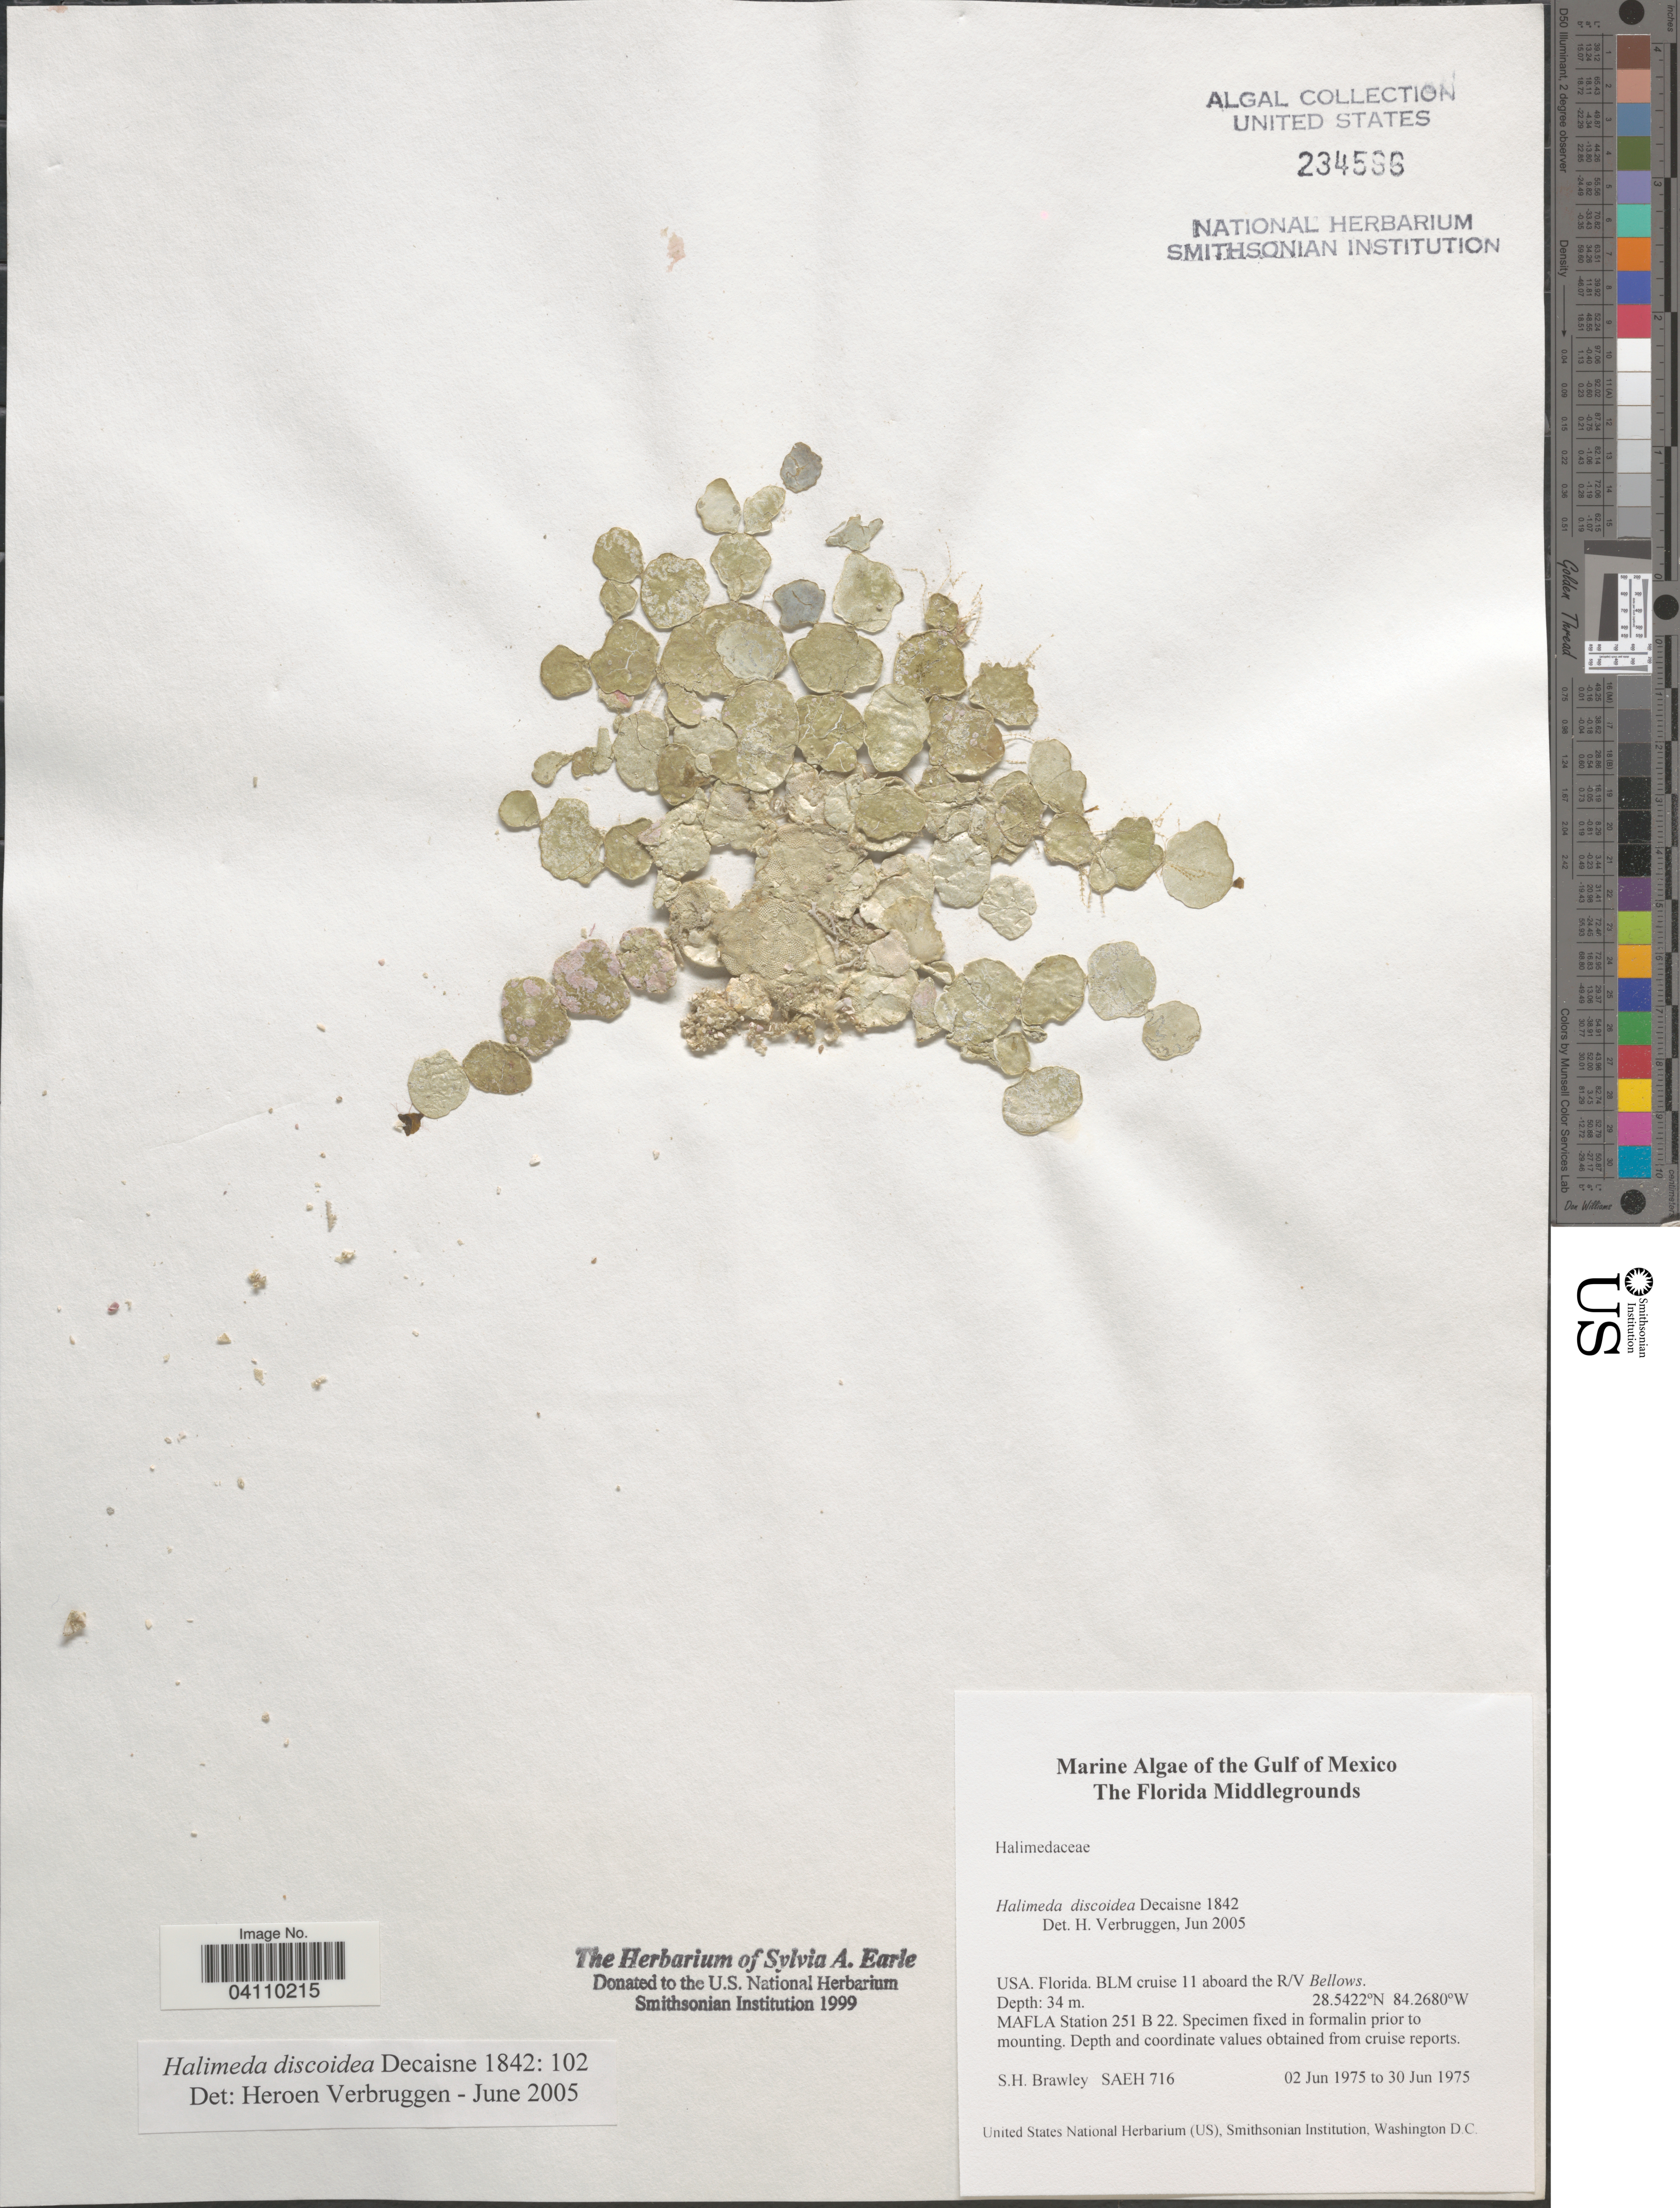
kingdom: Plantae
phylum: Chlorophyta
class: Ulvophyceae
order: Bryopsidales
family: Halimedaceae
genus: Halimeda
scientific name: Halimeda discoidea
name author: Decne.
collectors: S. Brawley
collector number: SAEH716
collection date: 1975-06-02/1975-06-30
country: United States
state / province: Florida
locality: The Gulf of Mexico. The Florida Middlegrounds. BLM cruise 11 aboard the R/V Bellows. MAFLA Station 251 B 22.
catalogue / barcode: US 234596